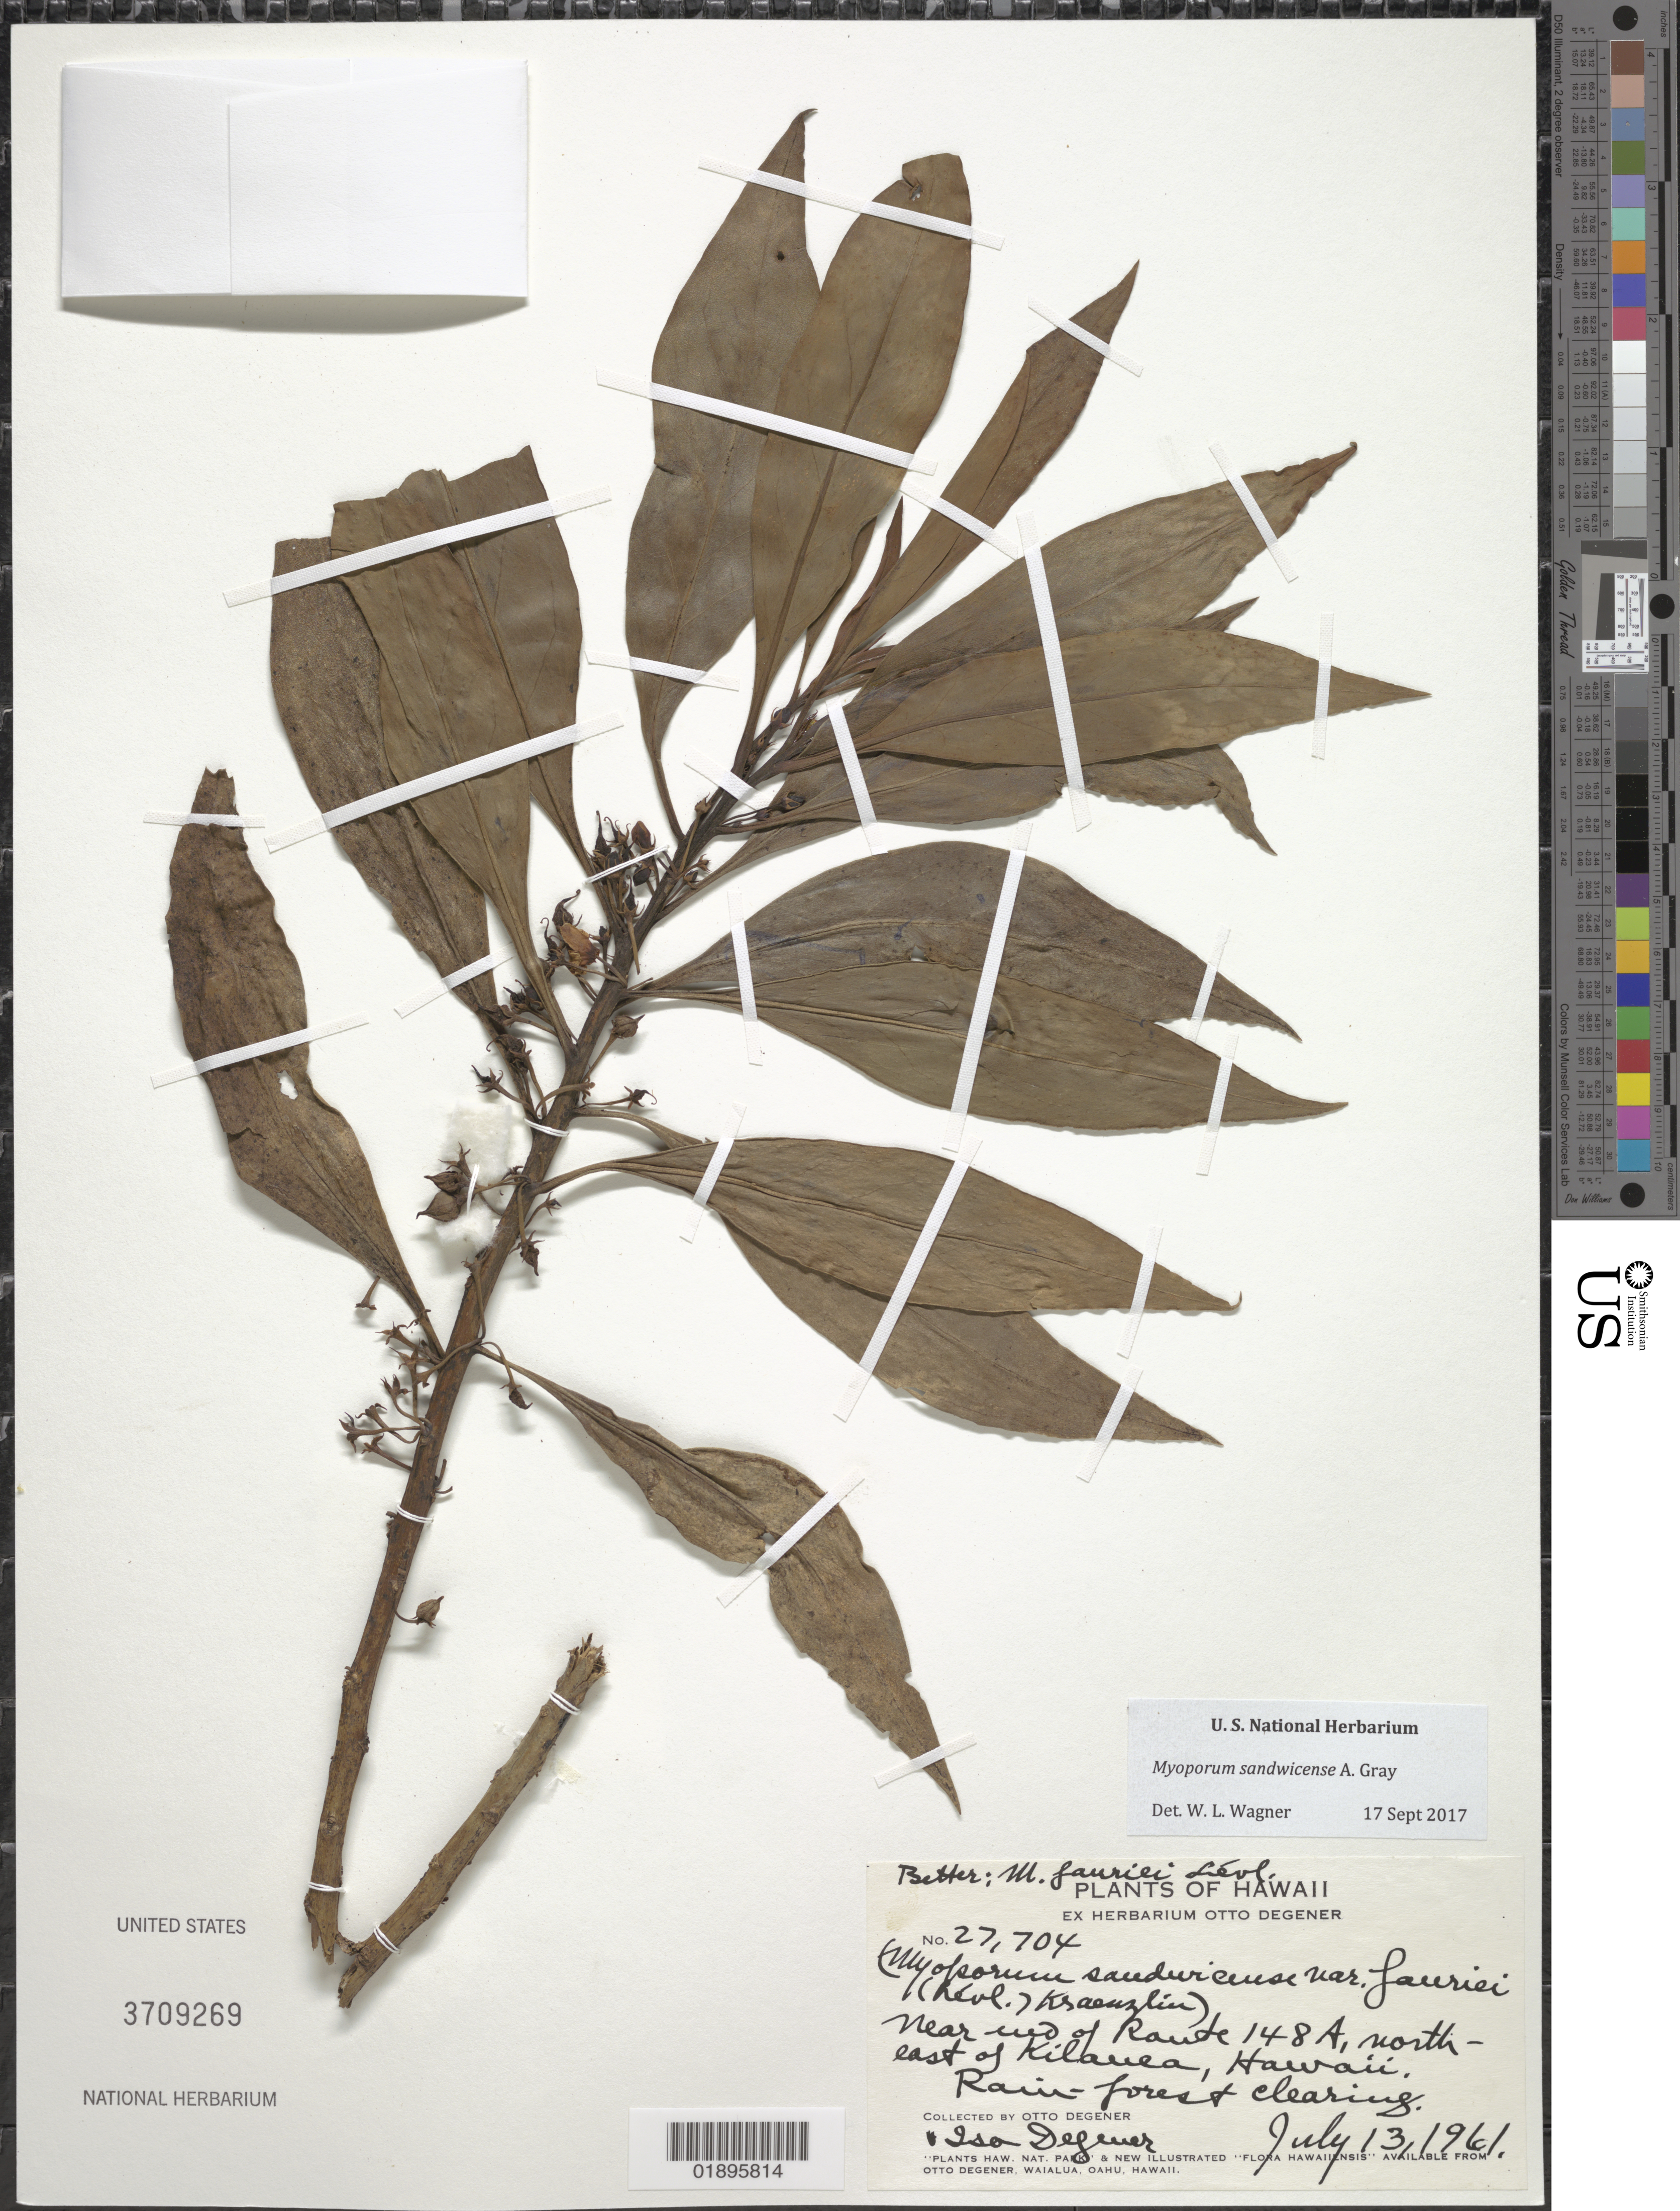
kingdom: Plantae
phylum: Tracheophyta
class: Magnoliopsida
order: Lamiales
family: Scrophulariaceae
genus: Myoporum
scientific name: Myoporum sandwicense subsp. sandwicense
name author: A. Gray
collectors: O. Degener & I. Degener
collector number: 27704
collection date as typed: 13 Jul 1961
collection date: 1961-07-13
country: United States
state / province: Hawaii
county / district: Hawaii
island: Hawaii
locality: Near end of route 148A, NE of Kilauea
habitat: Rain forest clearing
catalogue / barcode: US 3709269